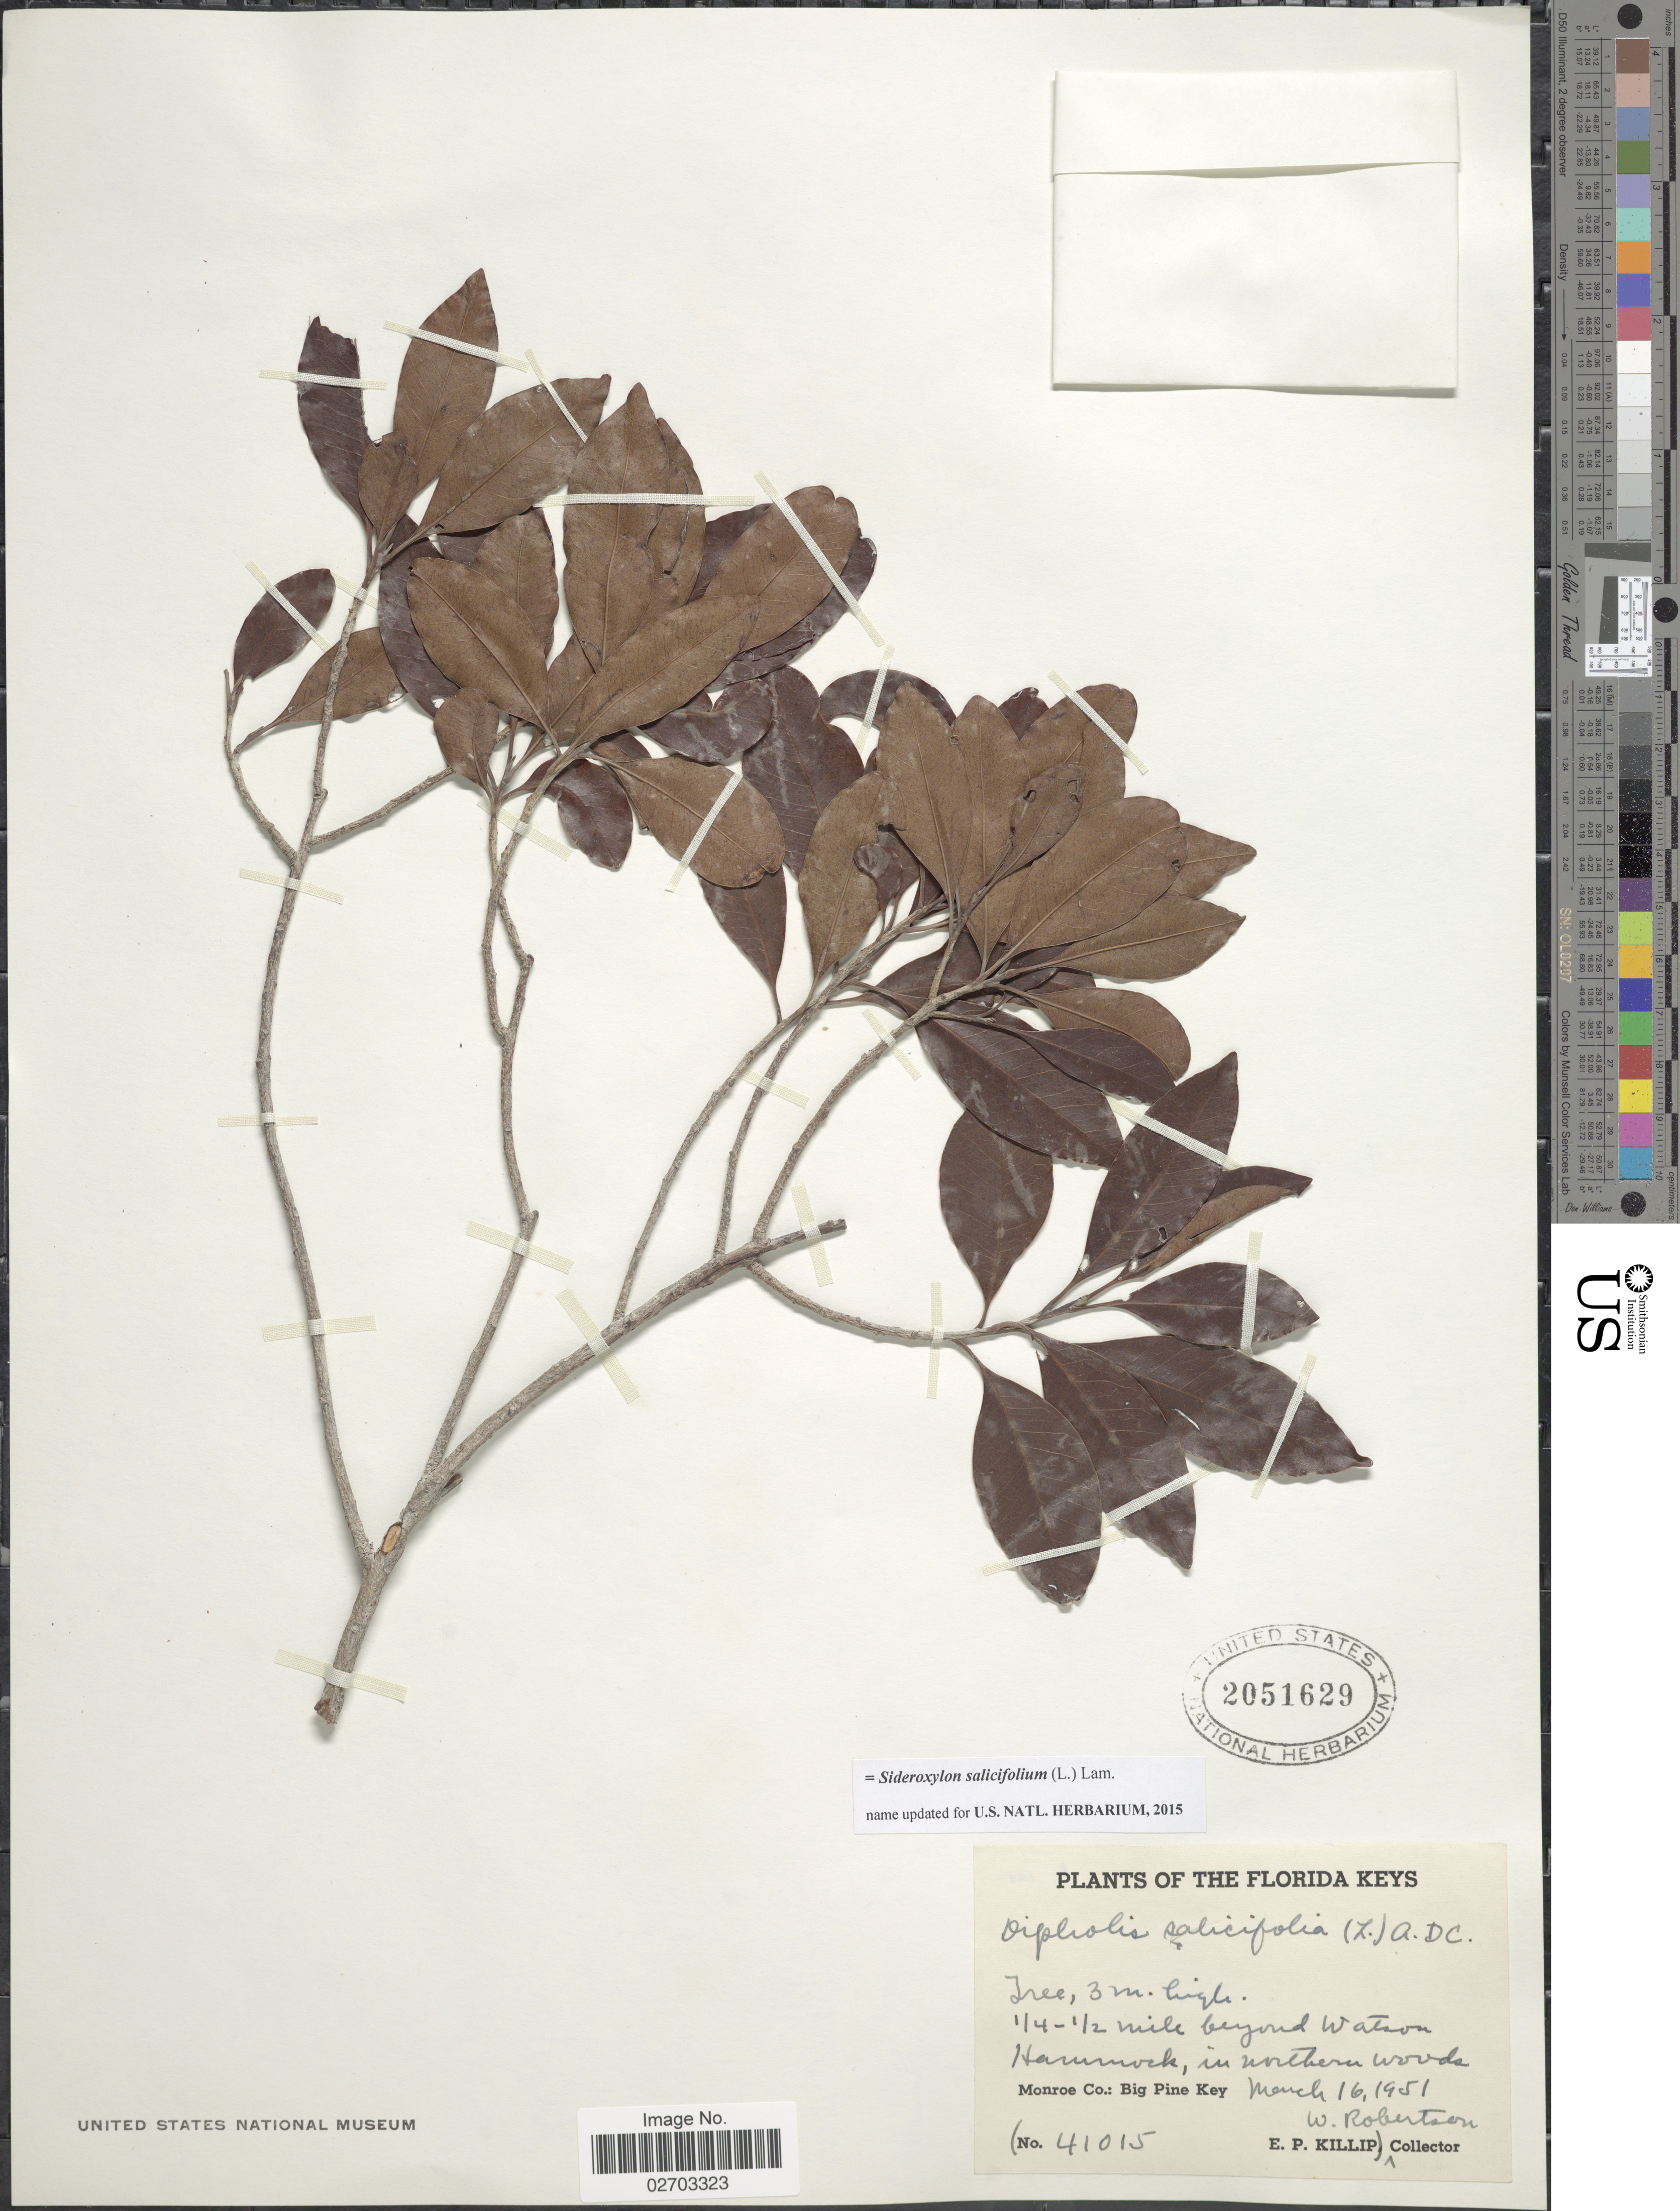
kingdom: Plantae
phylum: Tracheophyta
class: Magnoliopsida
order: Ericales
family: Sapotaceae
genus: Sideroxylon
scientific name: Sideroxylon salicifolium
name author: (L.) Lam.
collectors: W. Robertson & E. P. Killip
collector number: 41015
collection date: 1951-03-16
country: United States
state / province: Florida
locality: Florida Keys, Hammock, in northern woods, Hammock, in northern woods, Monroe Co.: Big Pine Key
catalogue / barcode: US 2051629